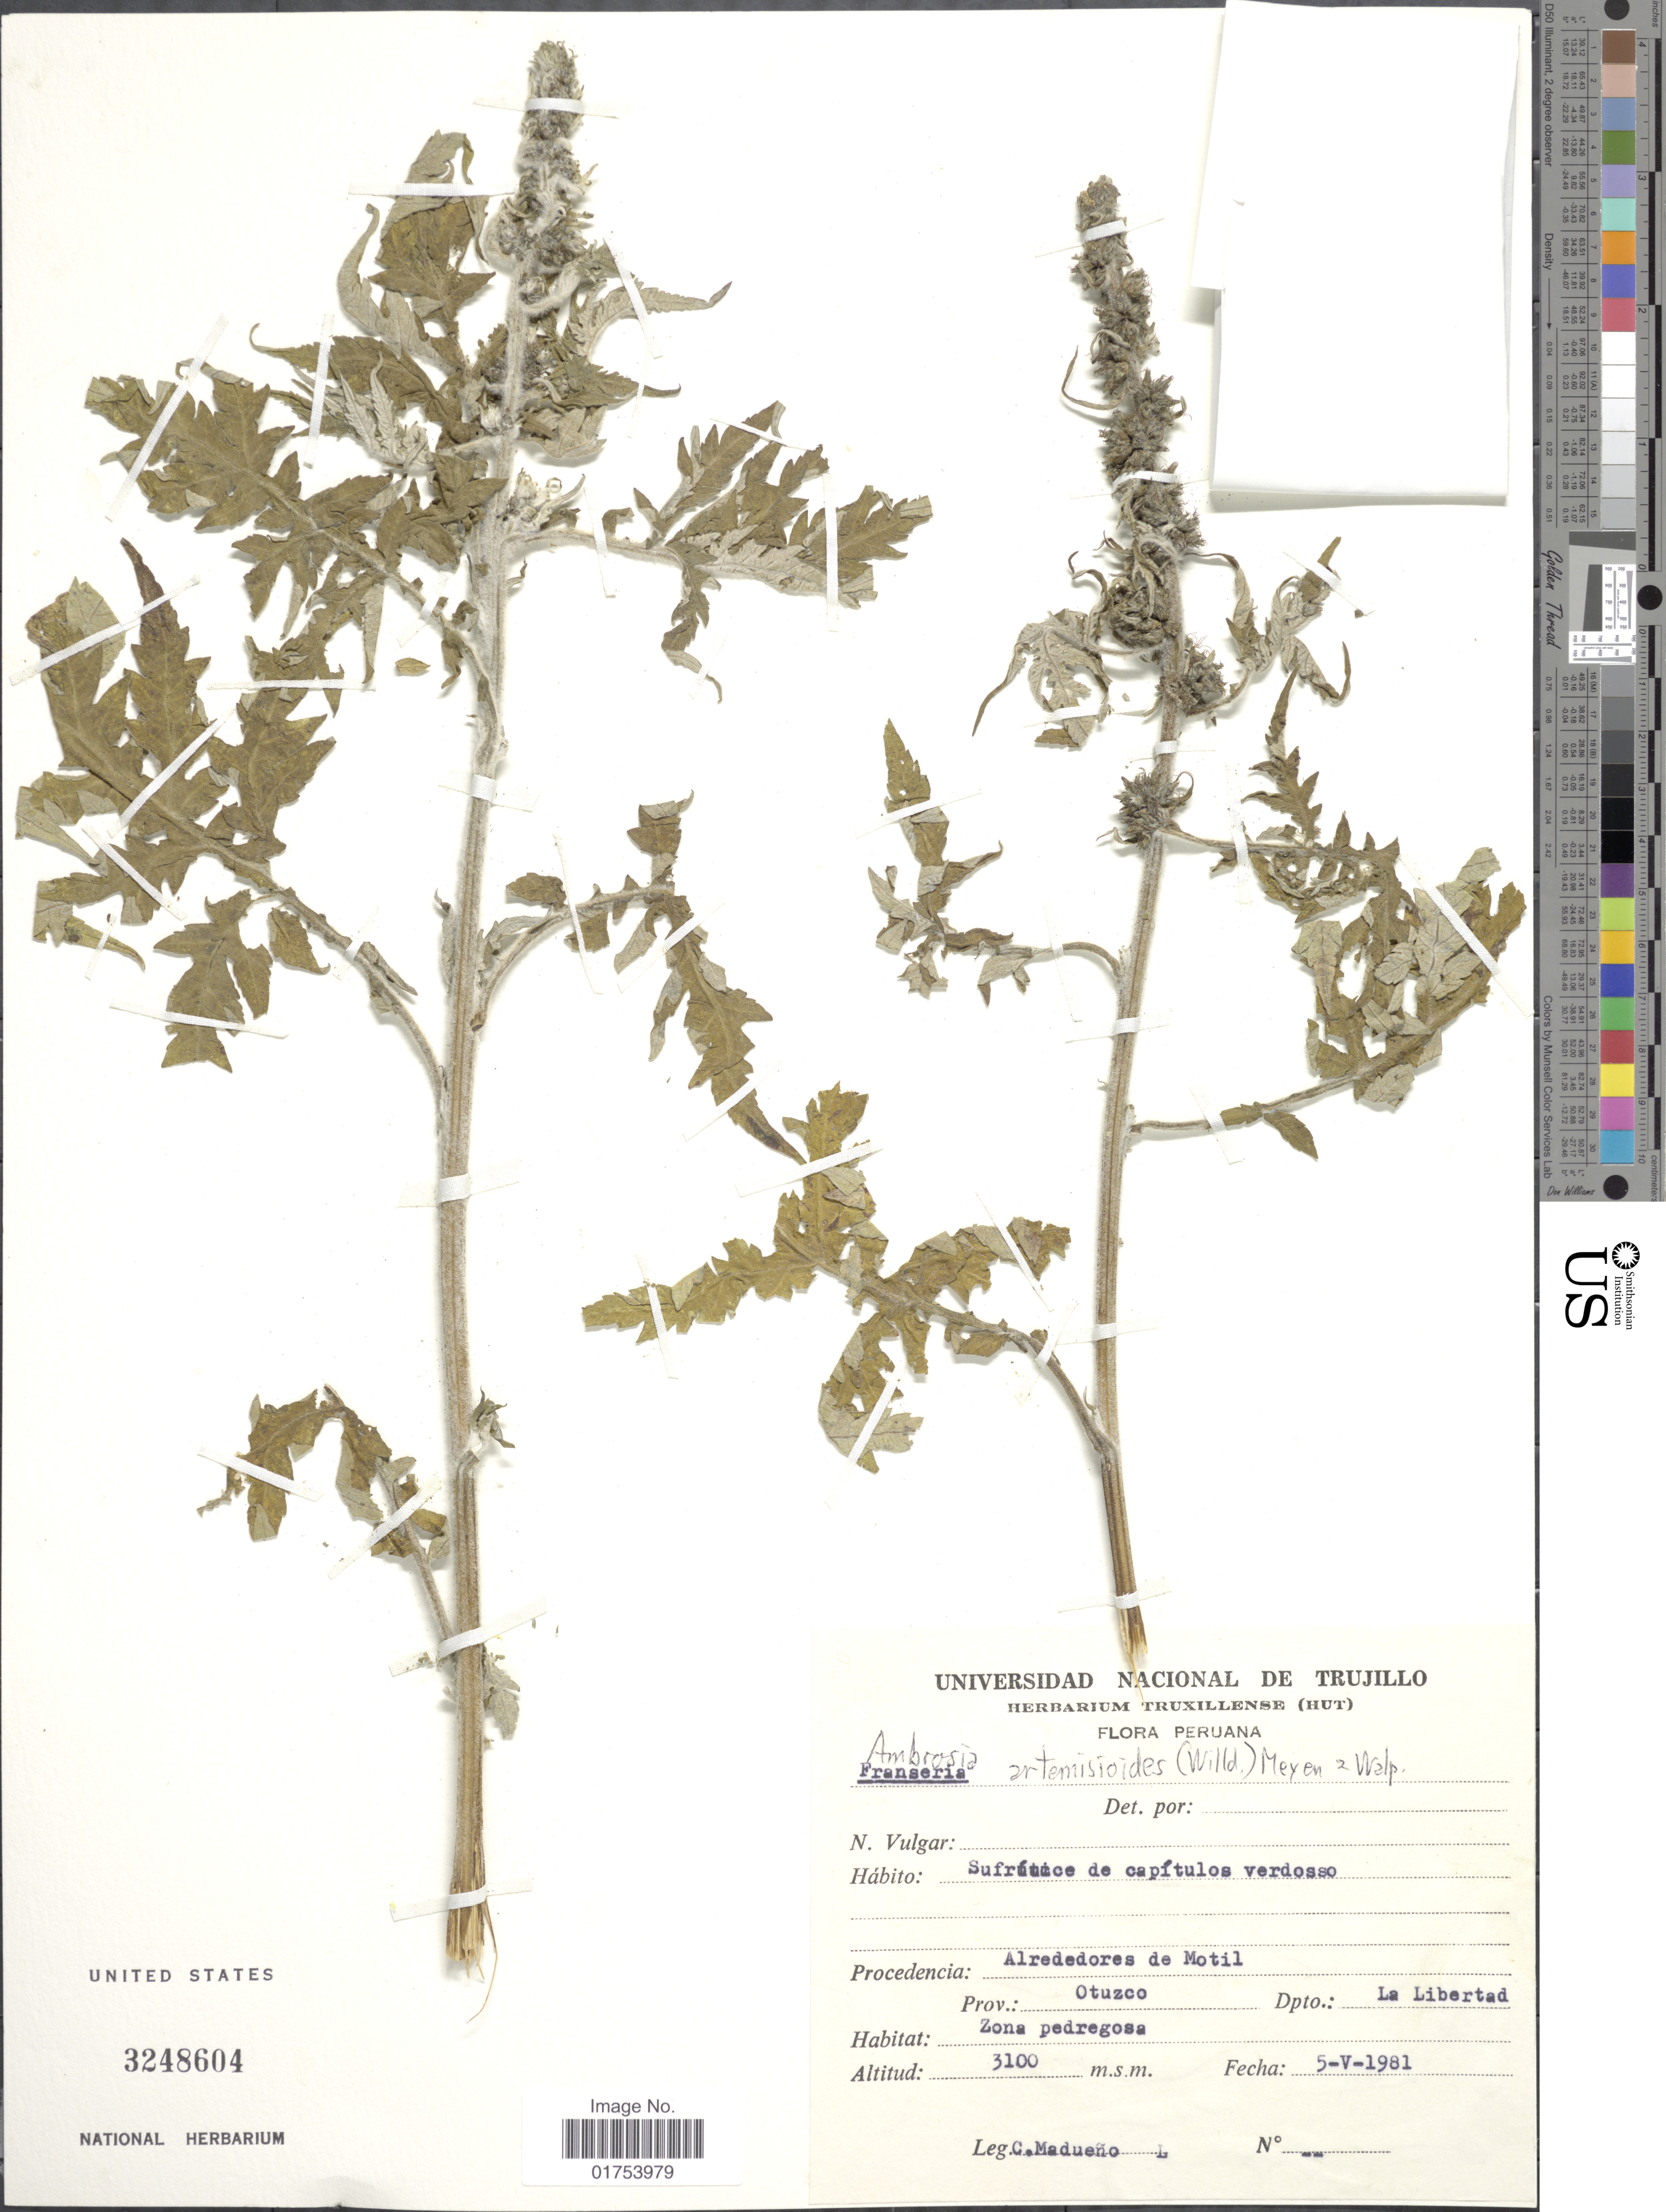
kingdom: Plantae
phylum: Tracheophyta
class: Magnoliopsida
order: Asterales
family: Asteraceae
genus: Ambrosia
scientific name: Ambrosia arborescens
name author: Mill.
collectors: C. Madueno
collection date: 1981-05-05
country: Peru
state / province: La Libertad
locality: Procedencia: Alrededores de Motil, Prov.: Otuzco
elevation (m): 3100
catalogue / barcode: US 3248604